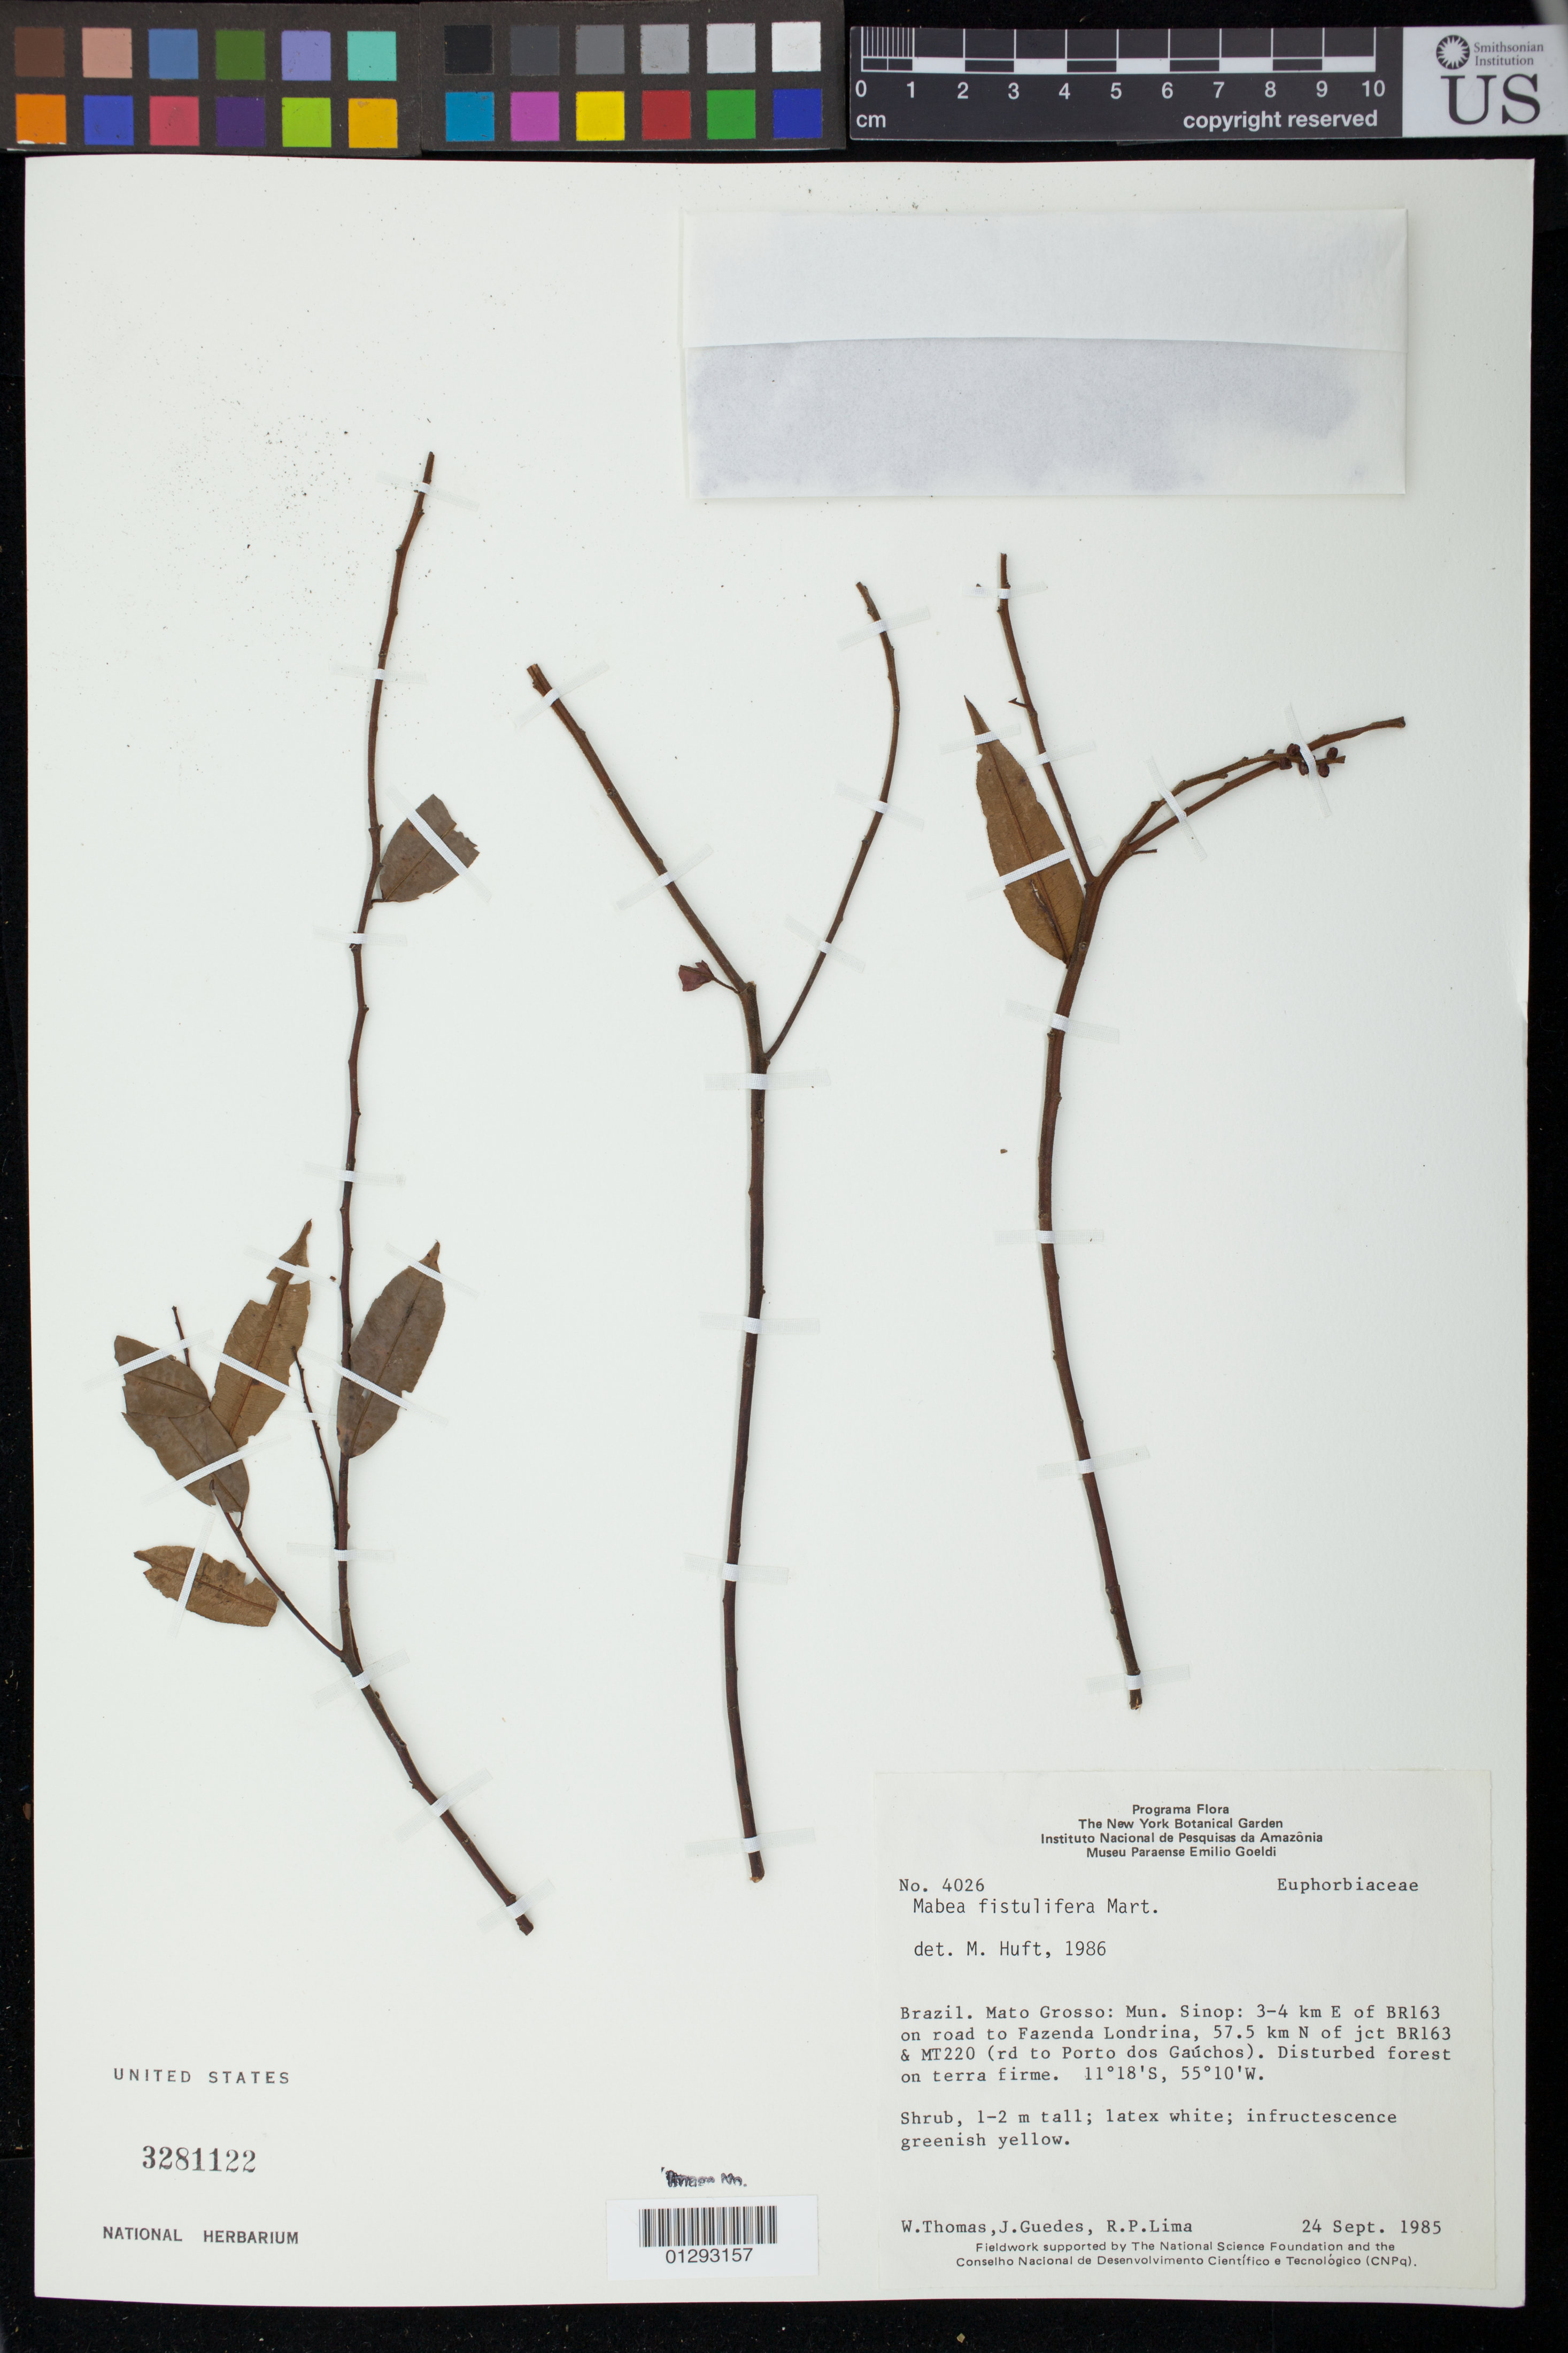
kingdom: Plantae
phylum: Tracheophyta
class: Magnoliopsida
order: Malpighiales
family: Euphorbiaceae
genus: Mabea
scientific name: Mabea fistulifera subsp. fistulifera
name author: Mart.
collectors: W. Thomas, J. Guedes & R. P. Lima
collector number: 4026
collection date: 1985-09-24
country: Brazil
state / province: Mato Grosso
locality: Mun. Sinop: 3-4 km E of BR163 on road to Fazenda Londrina, 57.5 km N of jct BR163 & MT220 (rd to Porto dos Gaúchos).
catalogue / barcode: US 3281122